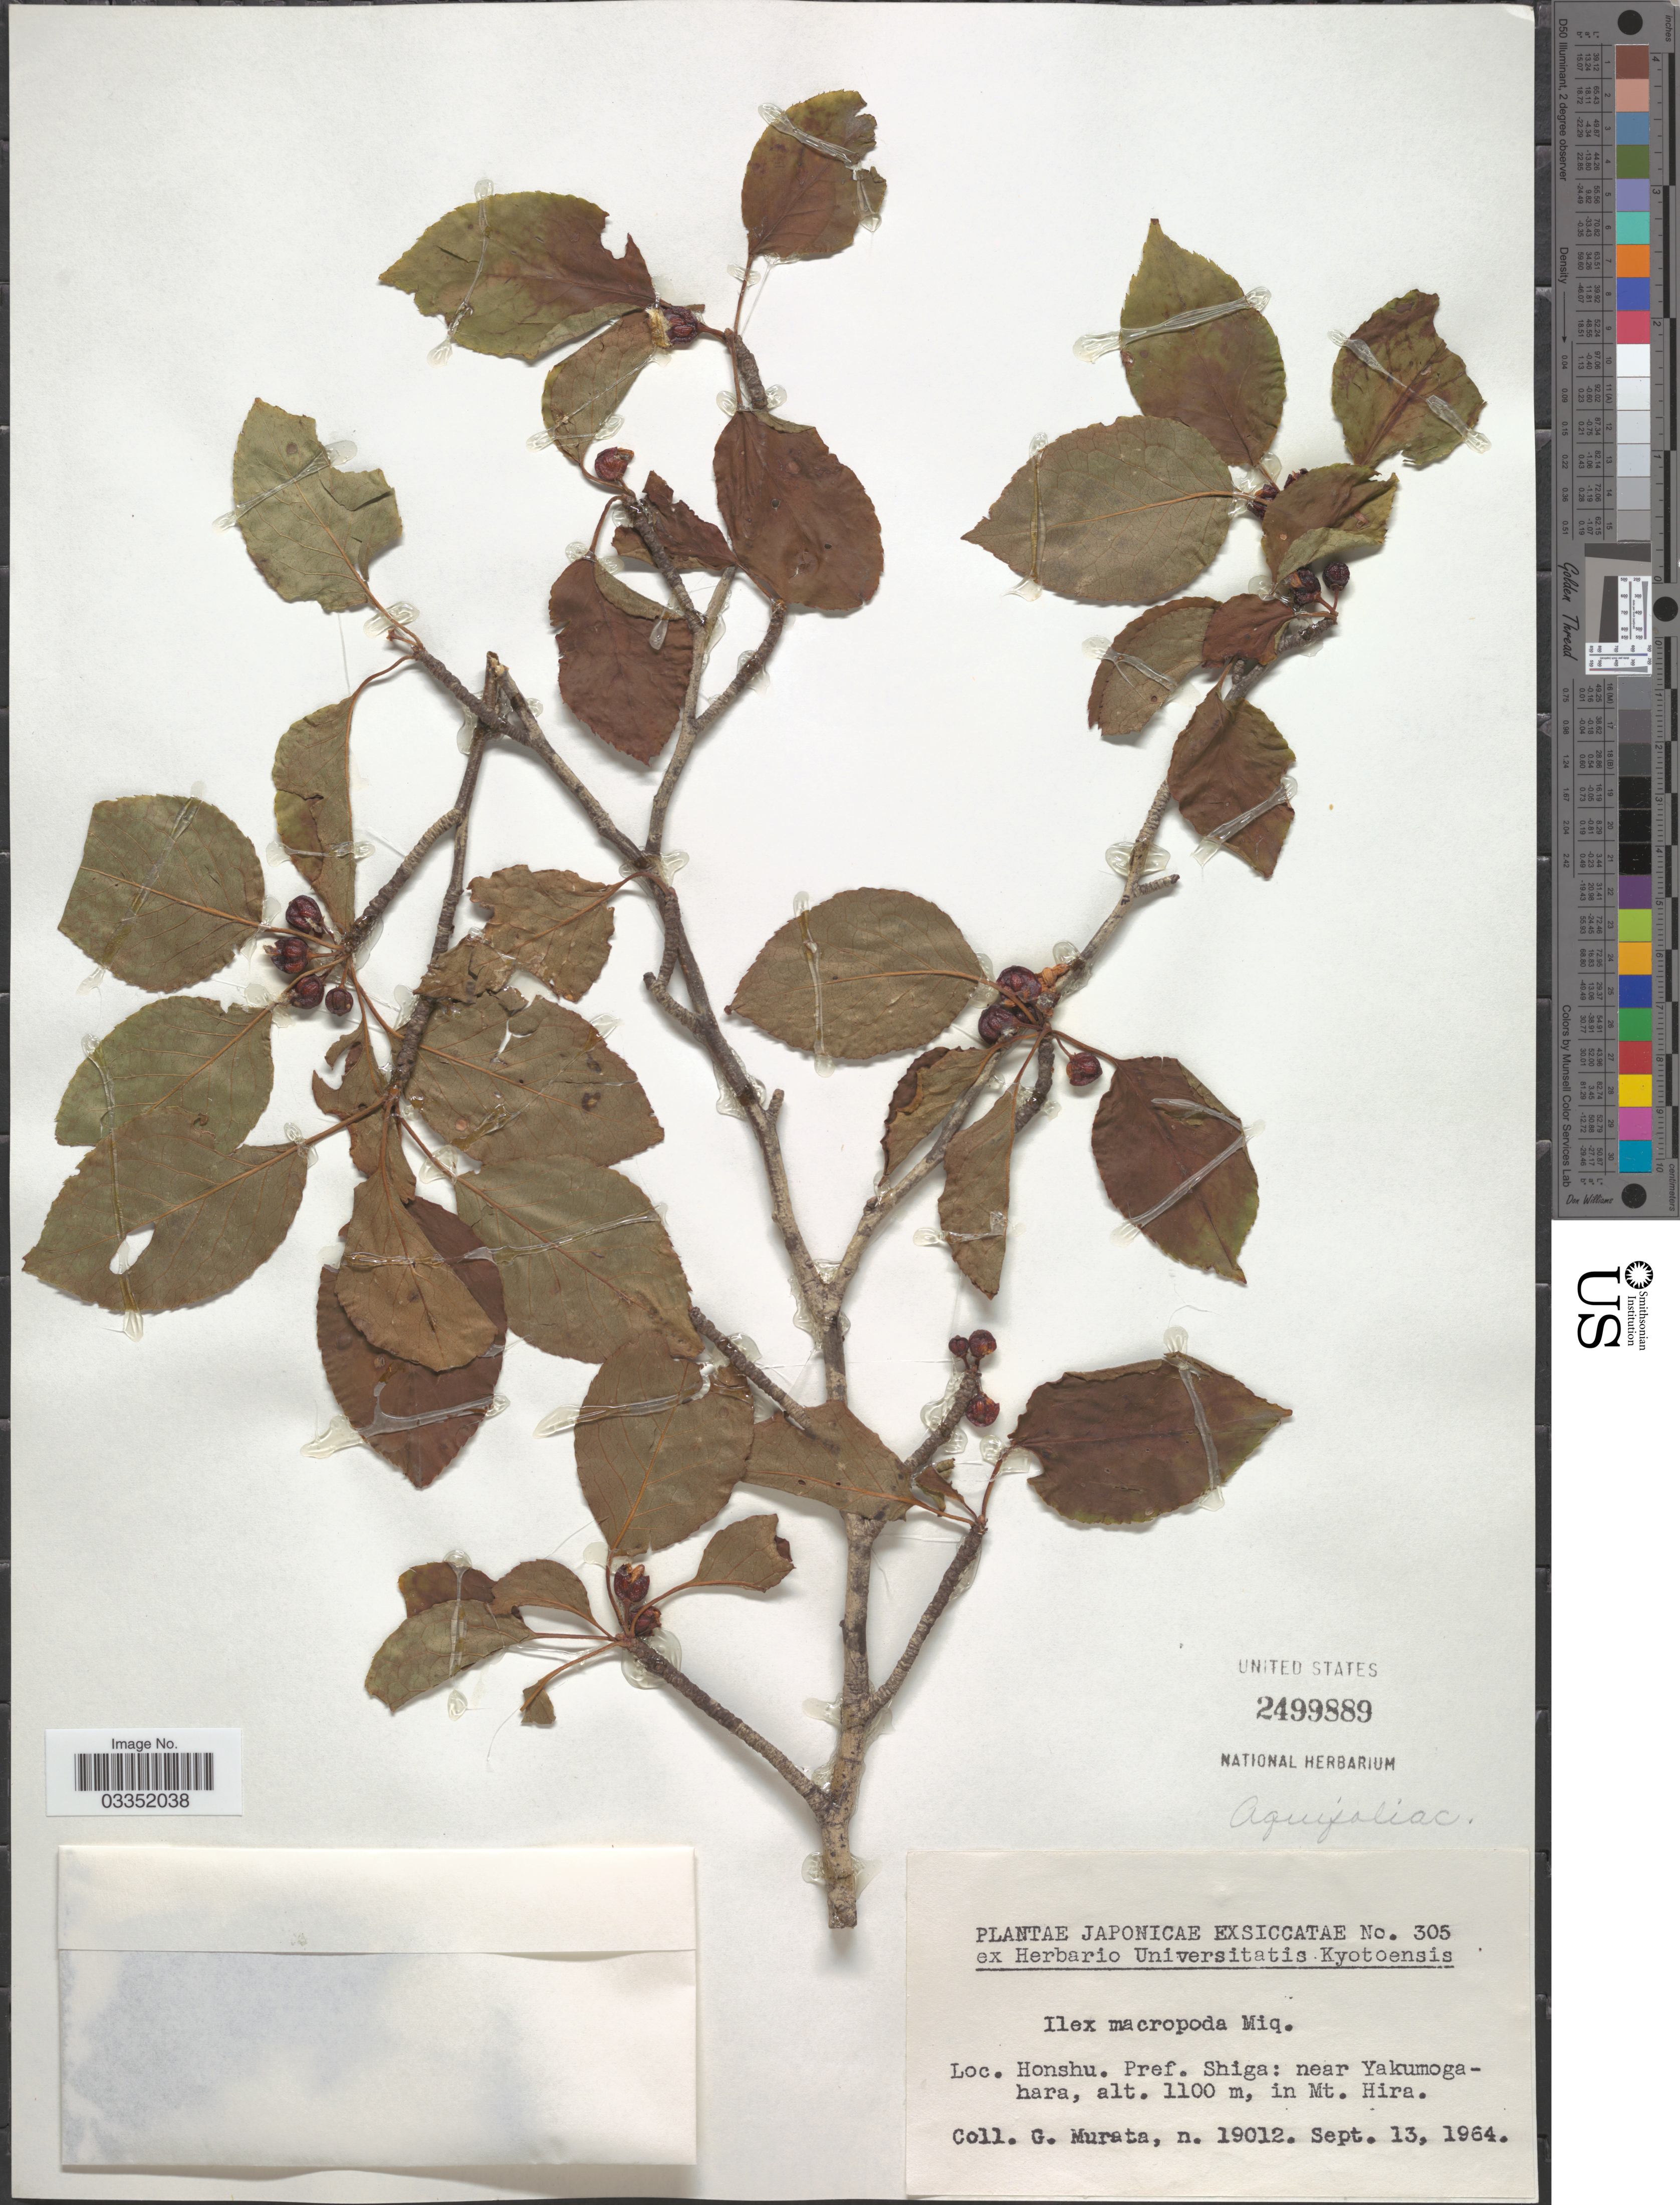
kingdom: Plantae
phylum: Tracheophyta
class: Magnoliopsida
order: Aquifoliales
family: Aquifoliaceae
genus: Ilex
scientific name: Ilex macropoda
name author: Miq.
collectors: G. Murata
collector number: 19012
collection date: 1964-09-13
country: Japan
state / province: Siga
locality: Honshu. Pref. Shiga: near Yakumogahara, in Mt. Hira.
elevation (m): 1100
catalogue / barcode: US 2499889